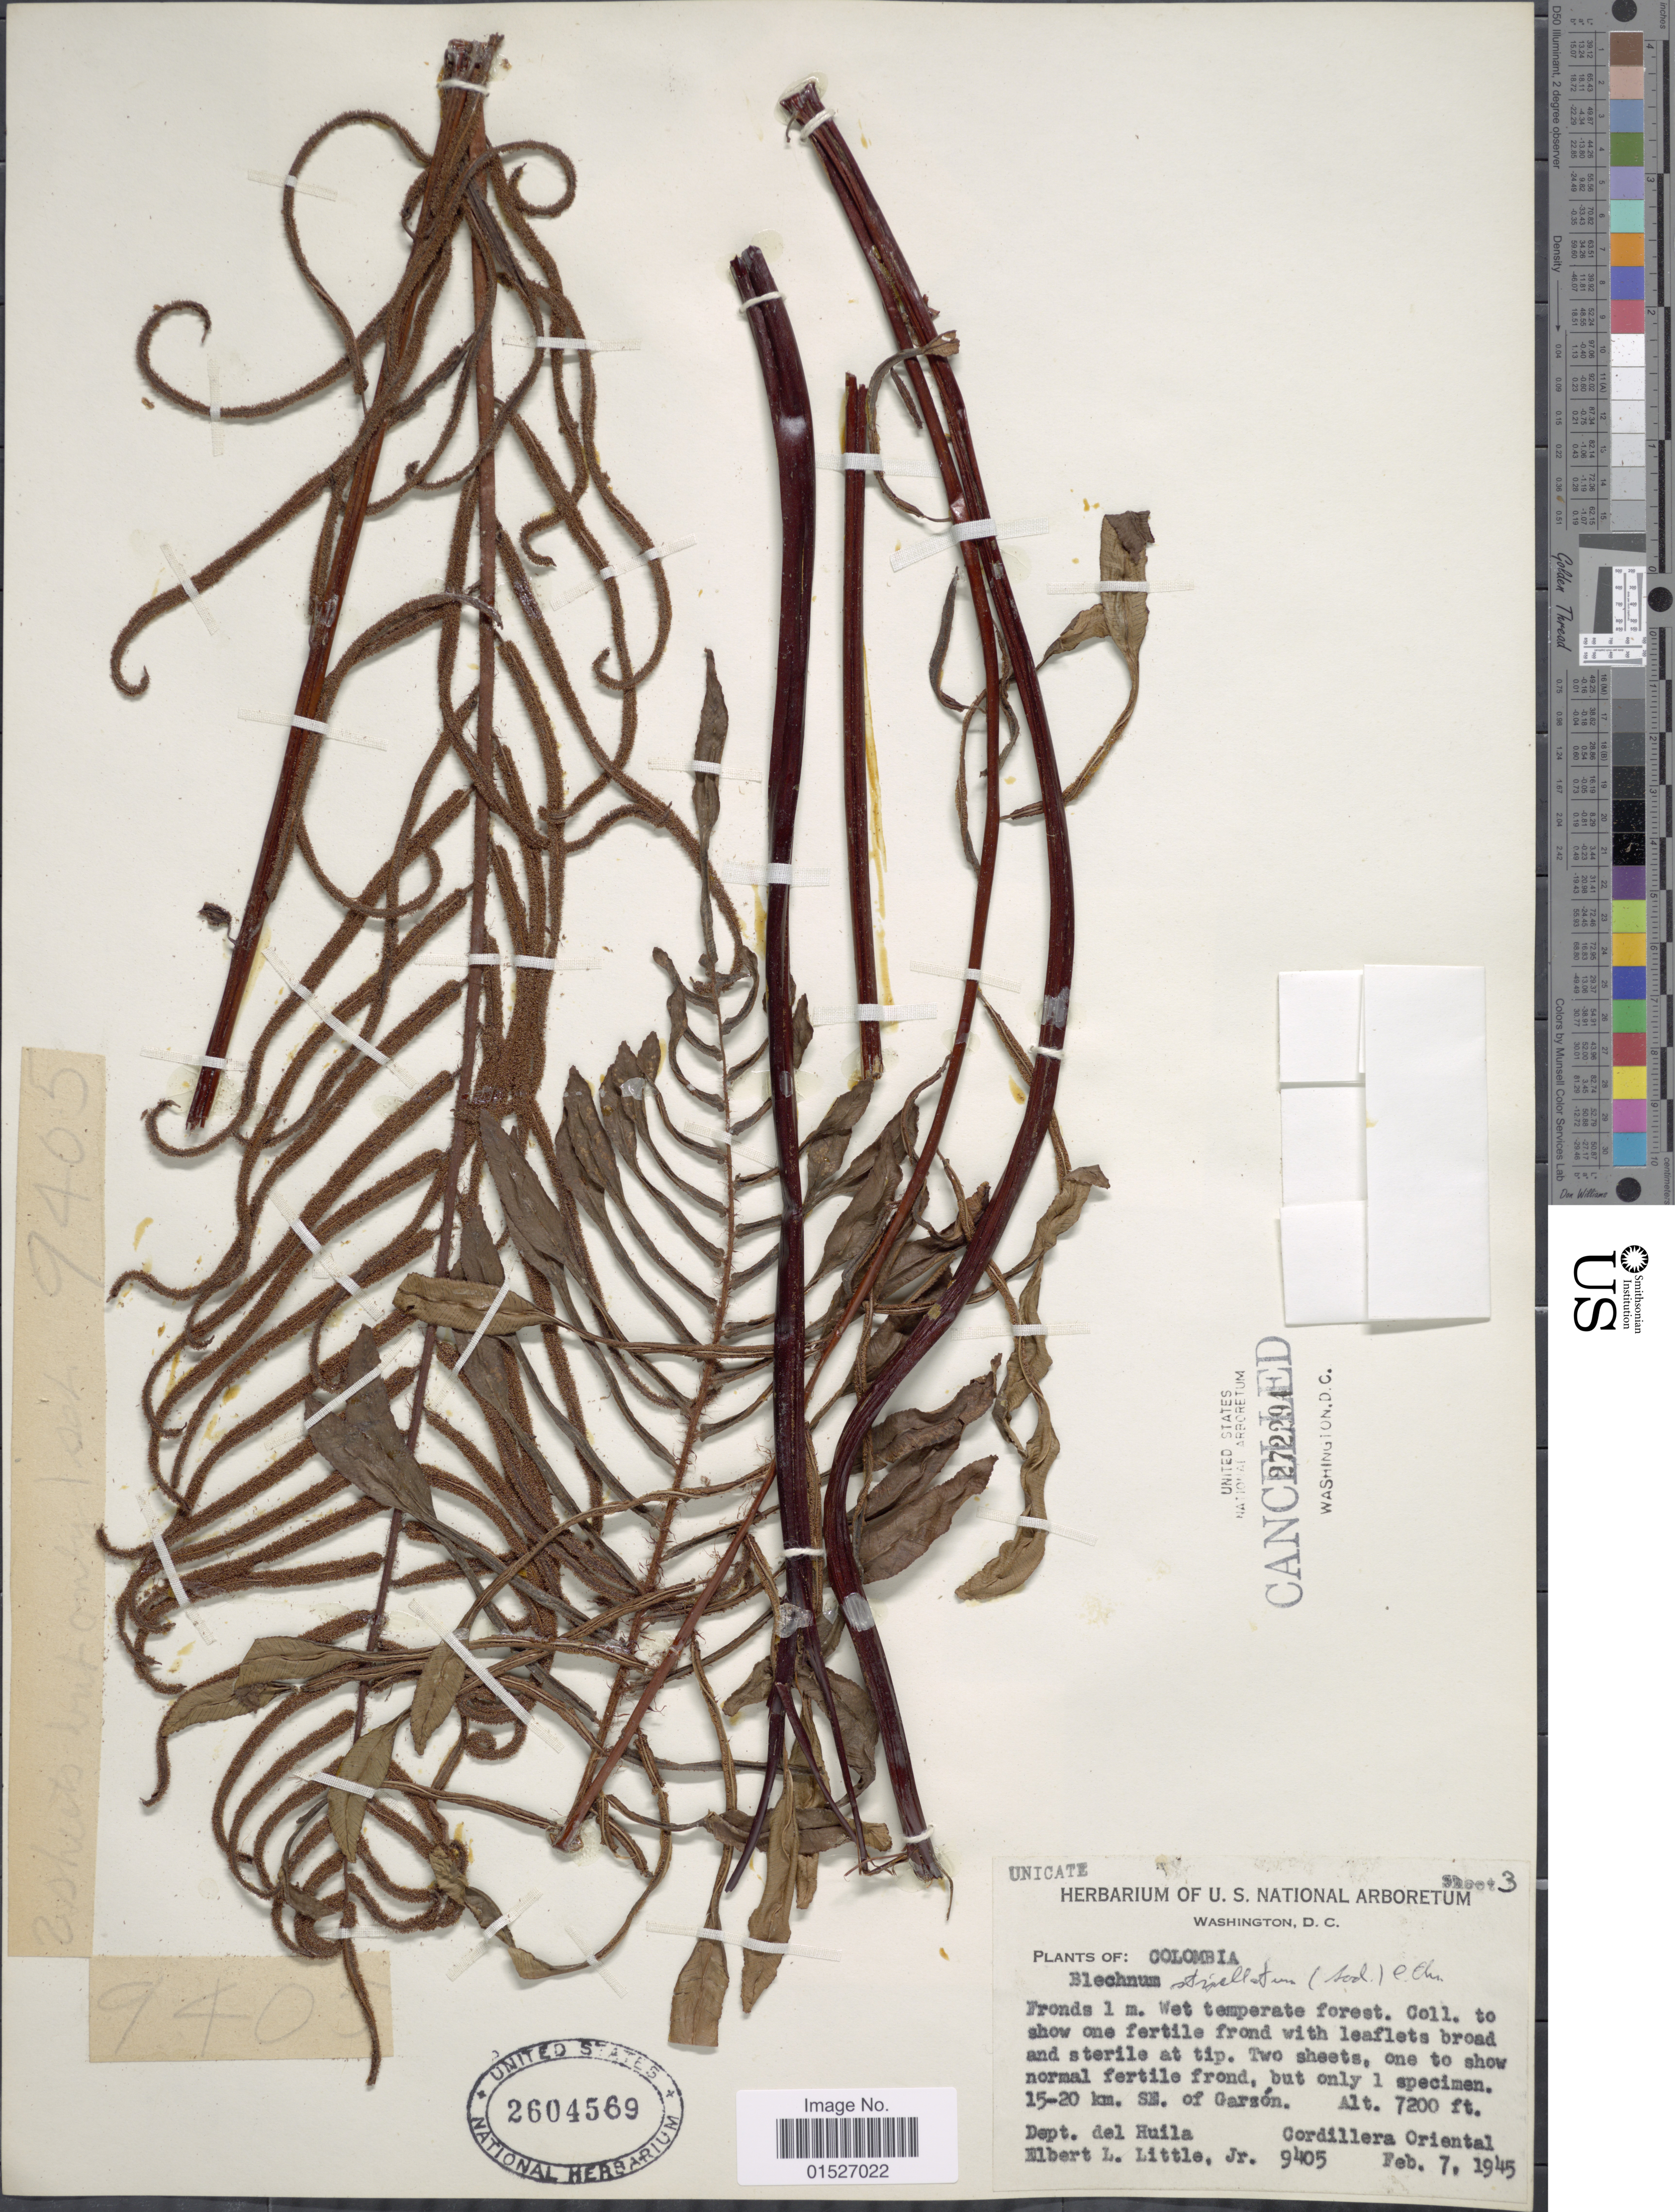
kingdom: Plantae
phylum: Tracheophyta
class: Polypodiopsida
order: Polypodiales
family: Blechnaceae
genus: Blechnum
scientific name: Blechnum stipitellatum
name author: (Sodiro) C. Chr.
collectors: E. L. Little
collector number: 9405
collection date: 1945-02-07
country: Colombia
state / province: Huila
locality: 15-20 km. SE. of garzon. Dept. del Huila. Cordillera Oriental.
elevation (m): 2195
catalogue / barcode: US 2604569